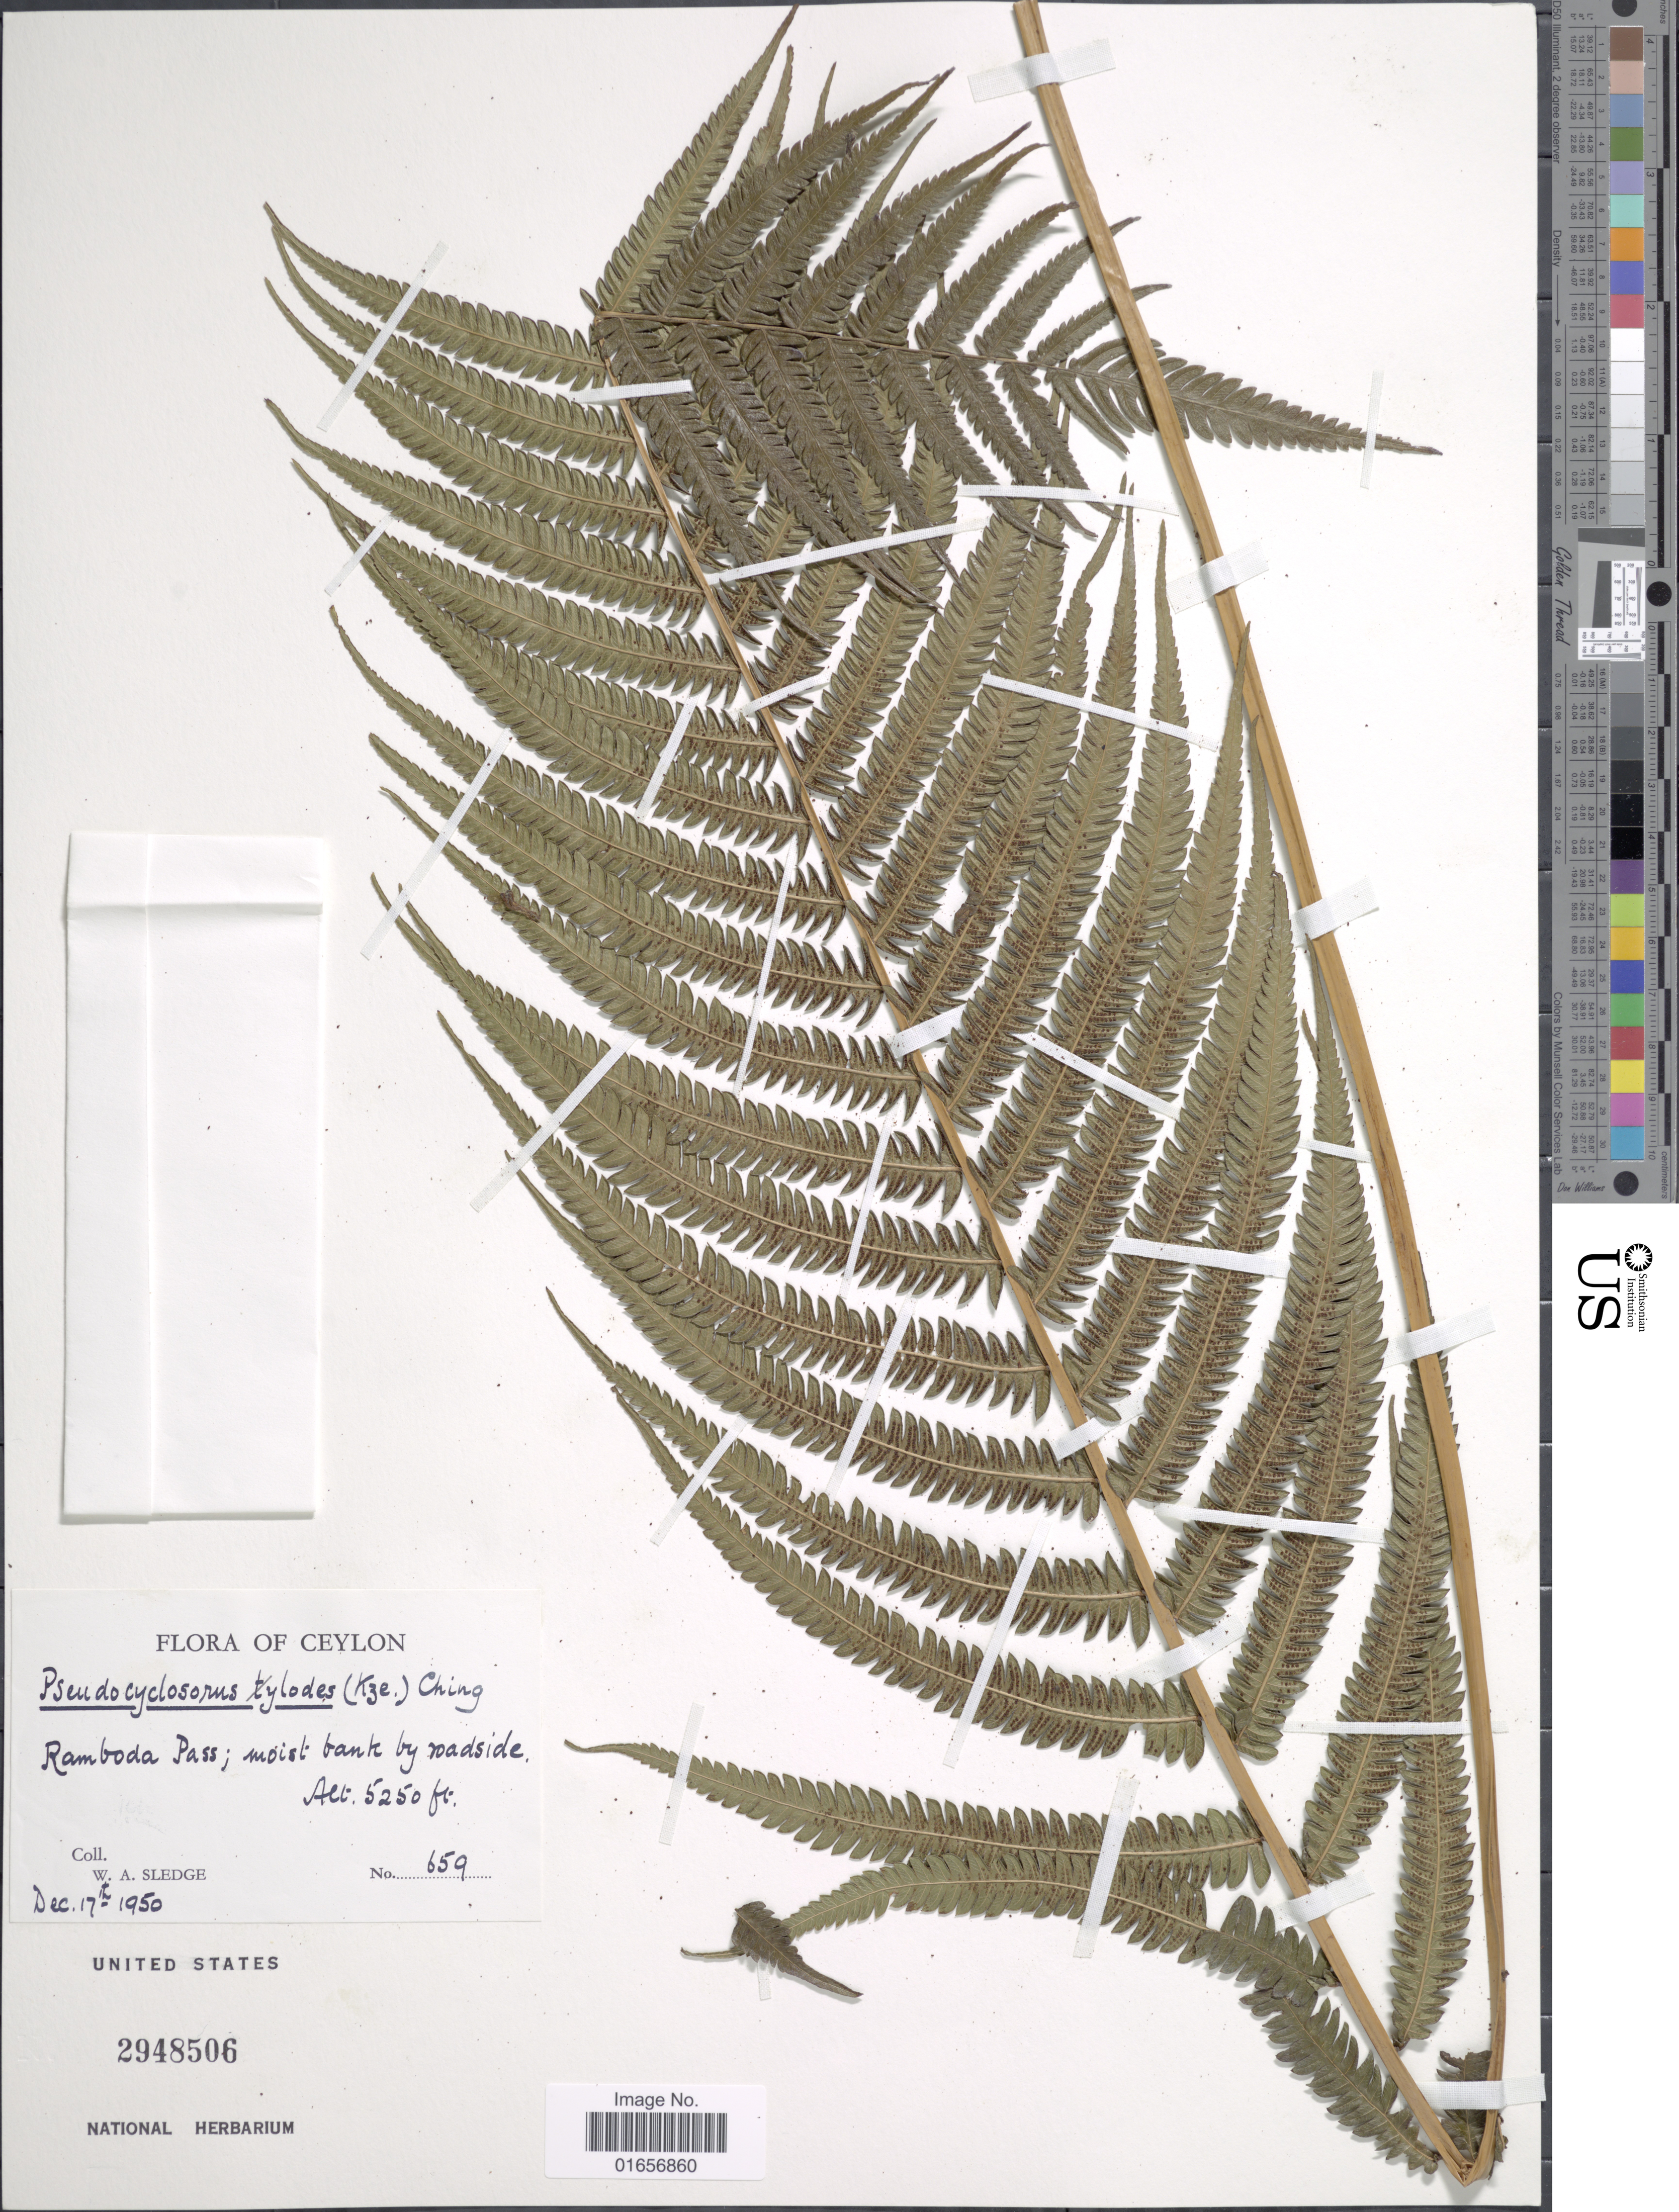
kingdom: Plantae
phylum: Tracheophyta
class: Polypodiopsida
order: Polypodiales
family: Thelypteridaceae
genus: Pseudocyclosorus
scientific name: Pseudocyclosorus tylodes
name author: (Kunze) Ching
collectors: W. A. Sledge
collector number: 659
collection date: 1950-12-17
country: Sri Lanka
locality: Ceylon, Ramboda Pass; moist bank by roadside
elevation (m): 1600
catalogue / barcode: US 2948506